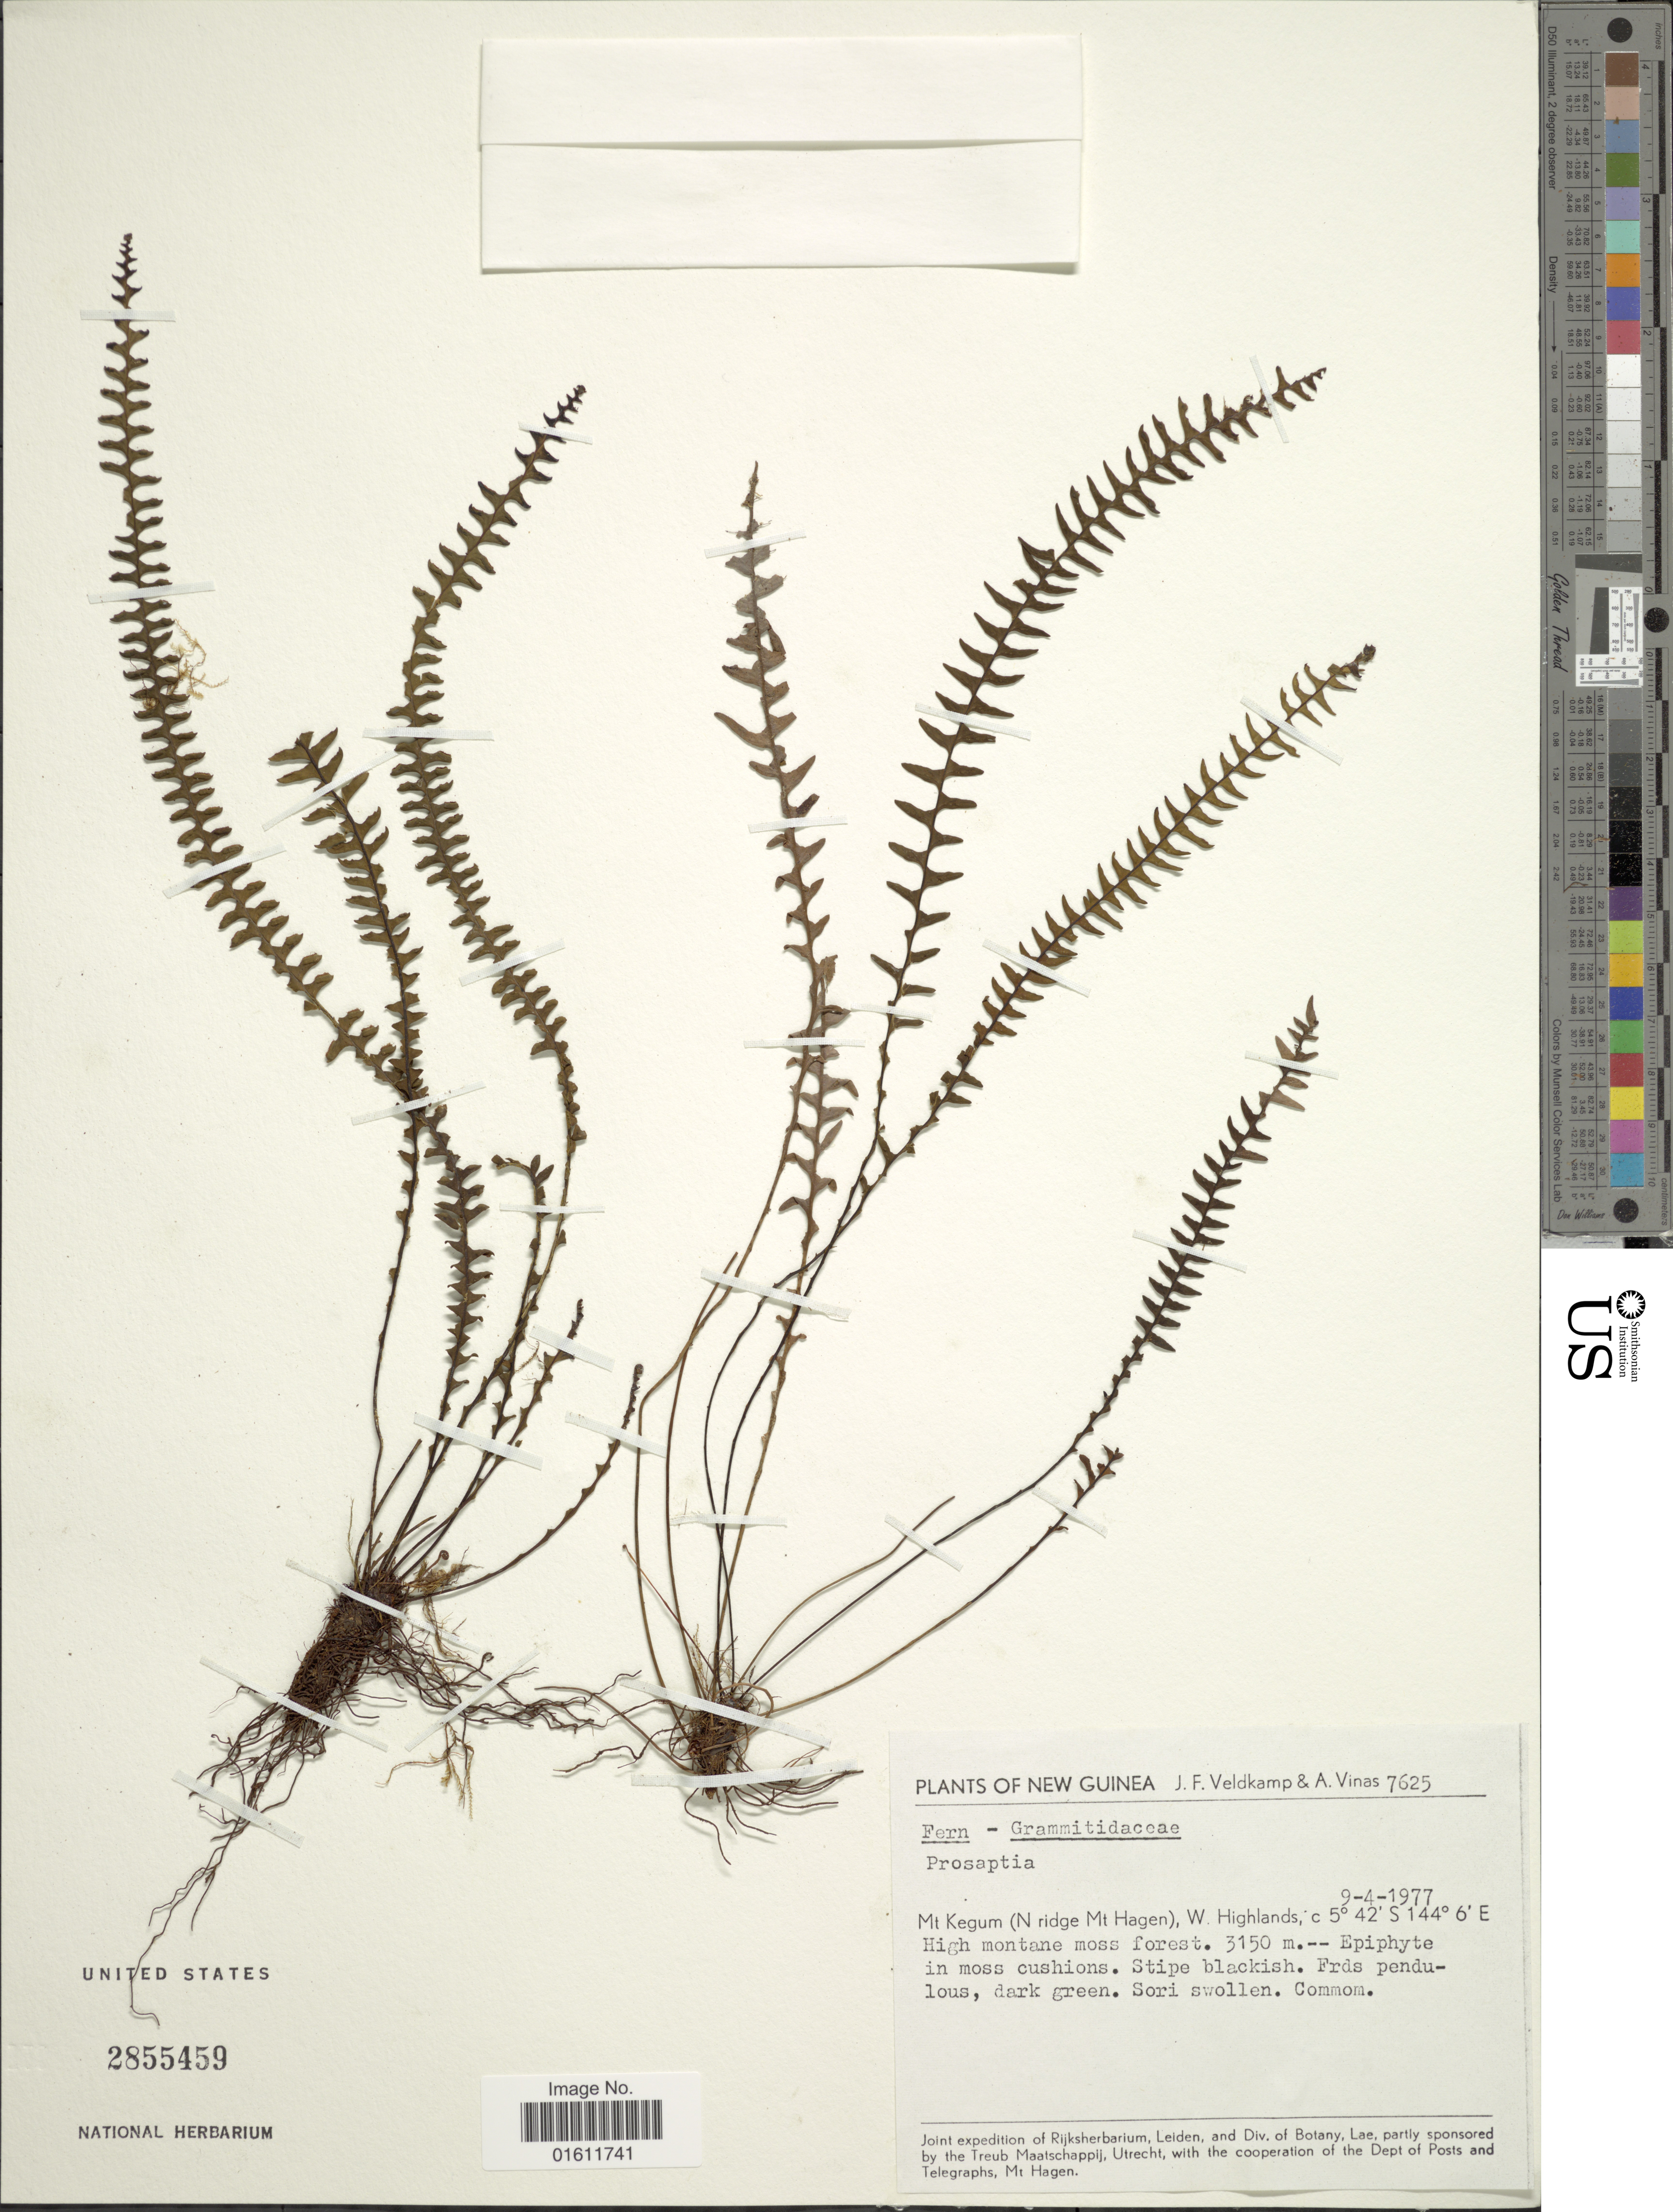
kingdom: Plantae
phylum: Tracheophyta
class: Polypodiopsida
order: Polypodiales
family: Polypodiaceae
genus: Prosaptia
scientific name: Prosaptia sp.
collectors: J. F. Veldkamp & A. Vinas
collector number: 7625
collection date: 1977-04-09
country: Papua New Guinea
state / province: Western Highlands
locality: Mt Kegu (N ridge Mt Hagen).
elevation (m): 3150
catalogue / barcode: US 2855459